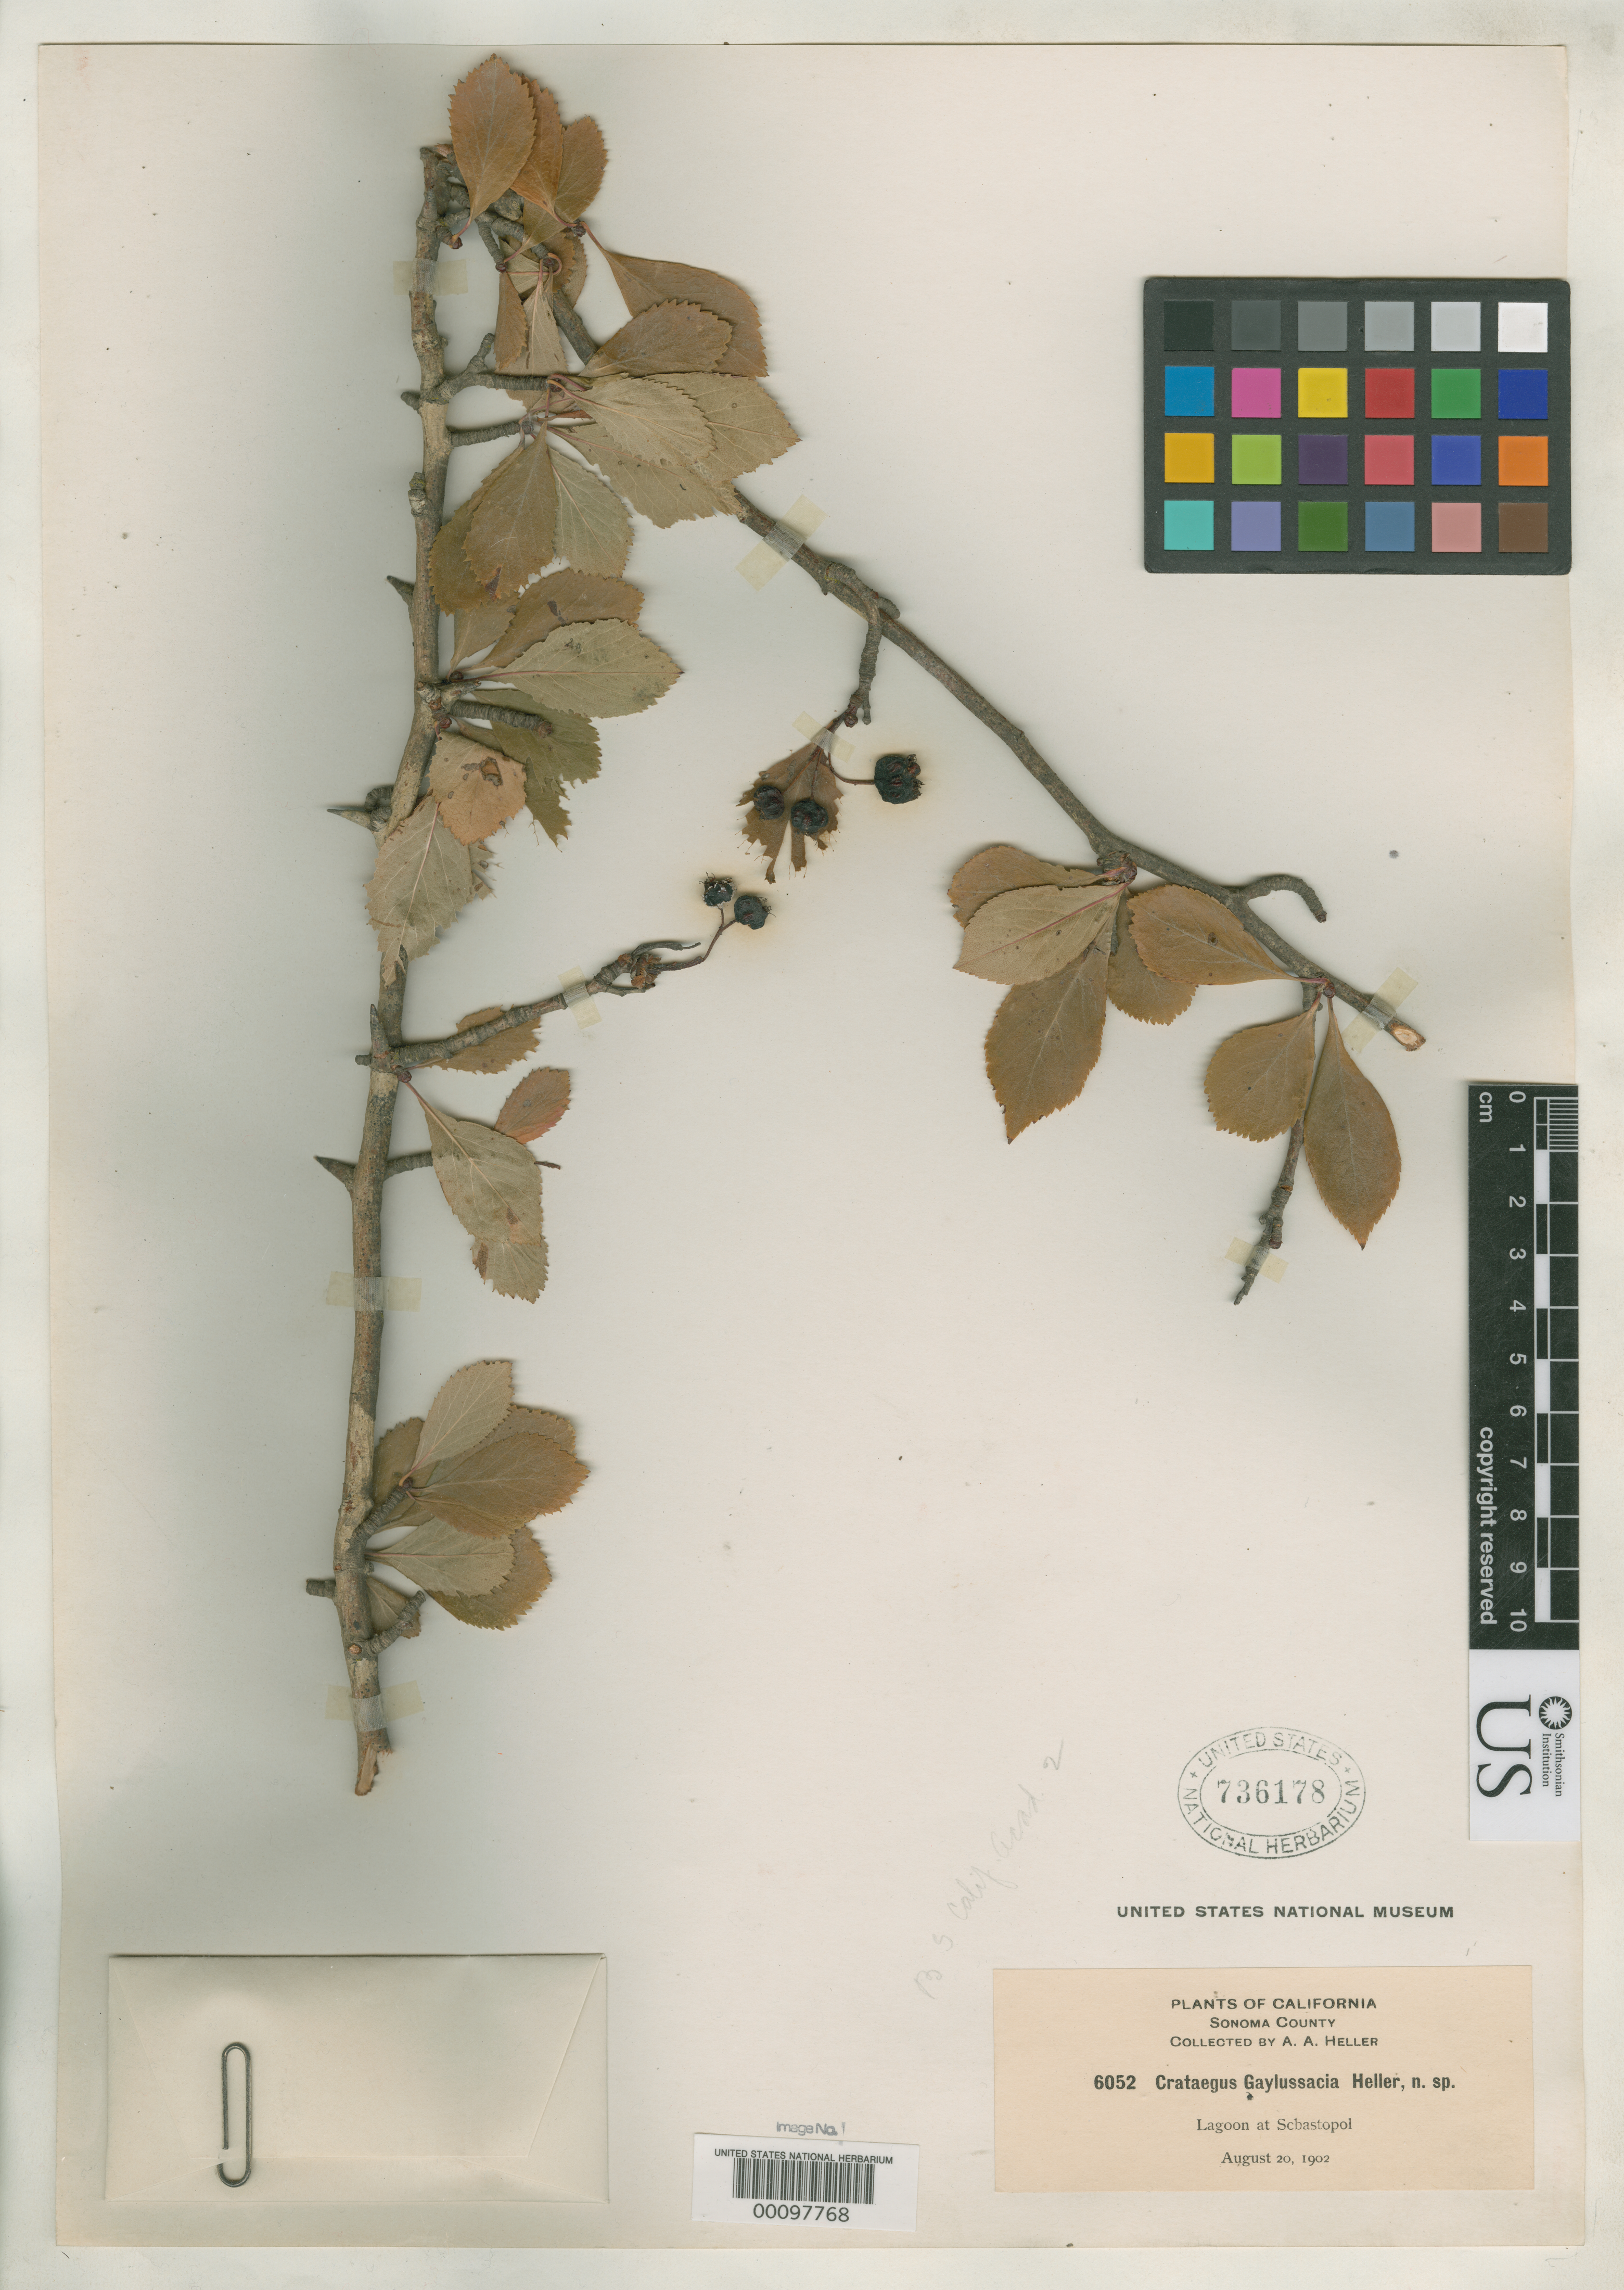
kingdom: Plantae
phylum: Tracheophyta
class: Magnoliopsida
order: Rosales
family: Rosaceae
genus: Crataegus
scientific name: Crataegus gaylussacia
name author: A. Heller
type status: Isotype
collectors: A. A. Heller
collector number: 6052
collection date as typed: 20 Aug 1902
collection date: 1902-08-20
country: United States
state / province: California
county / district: Sonoma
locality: Lagoon at Sebastopol.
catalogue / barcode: US 736178